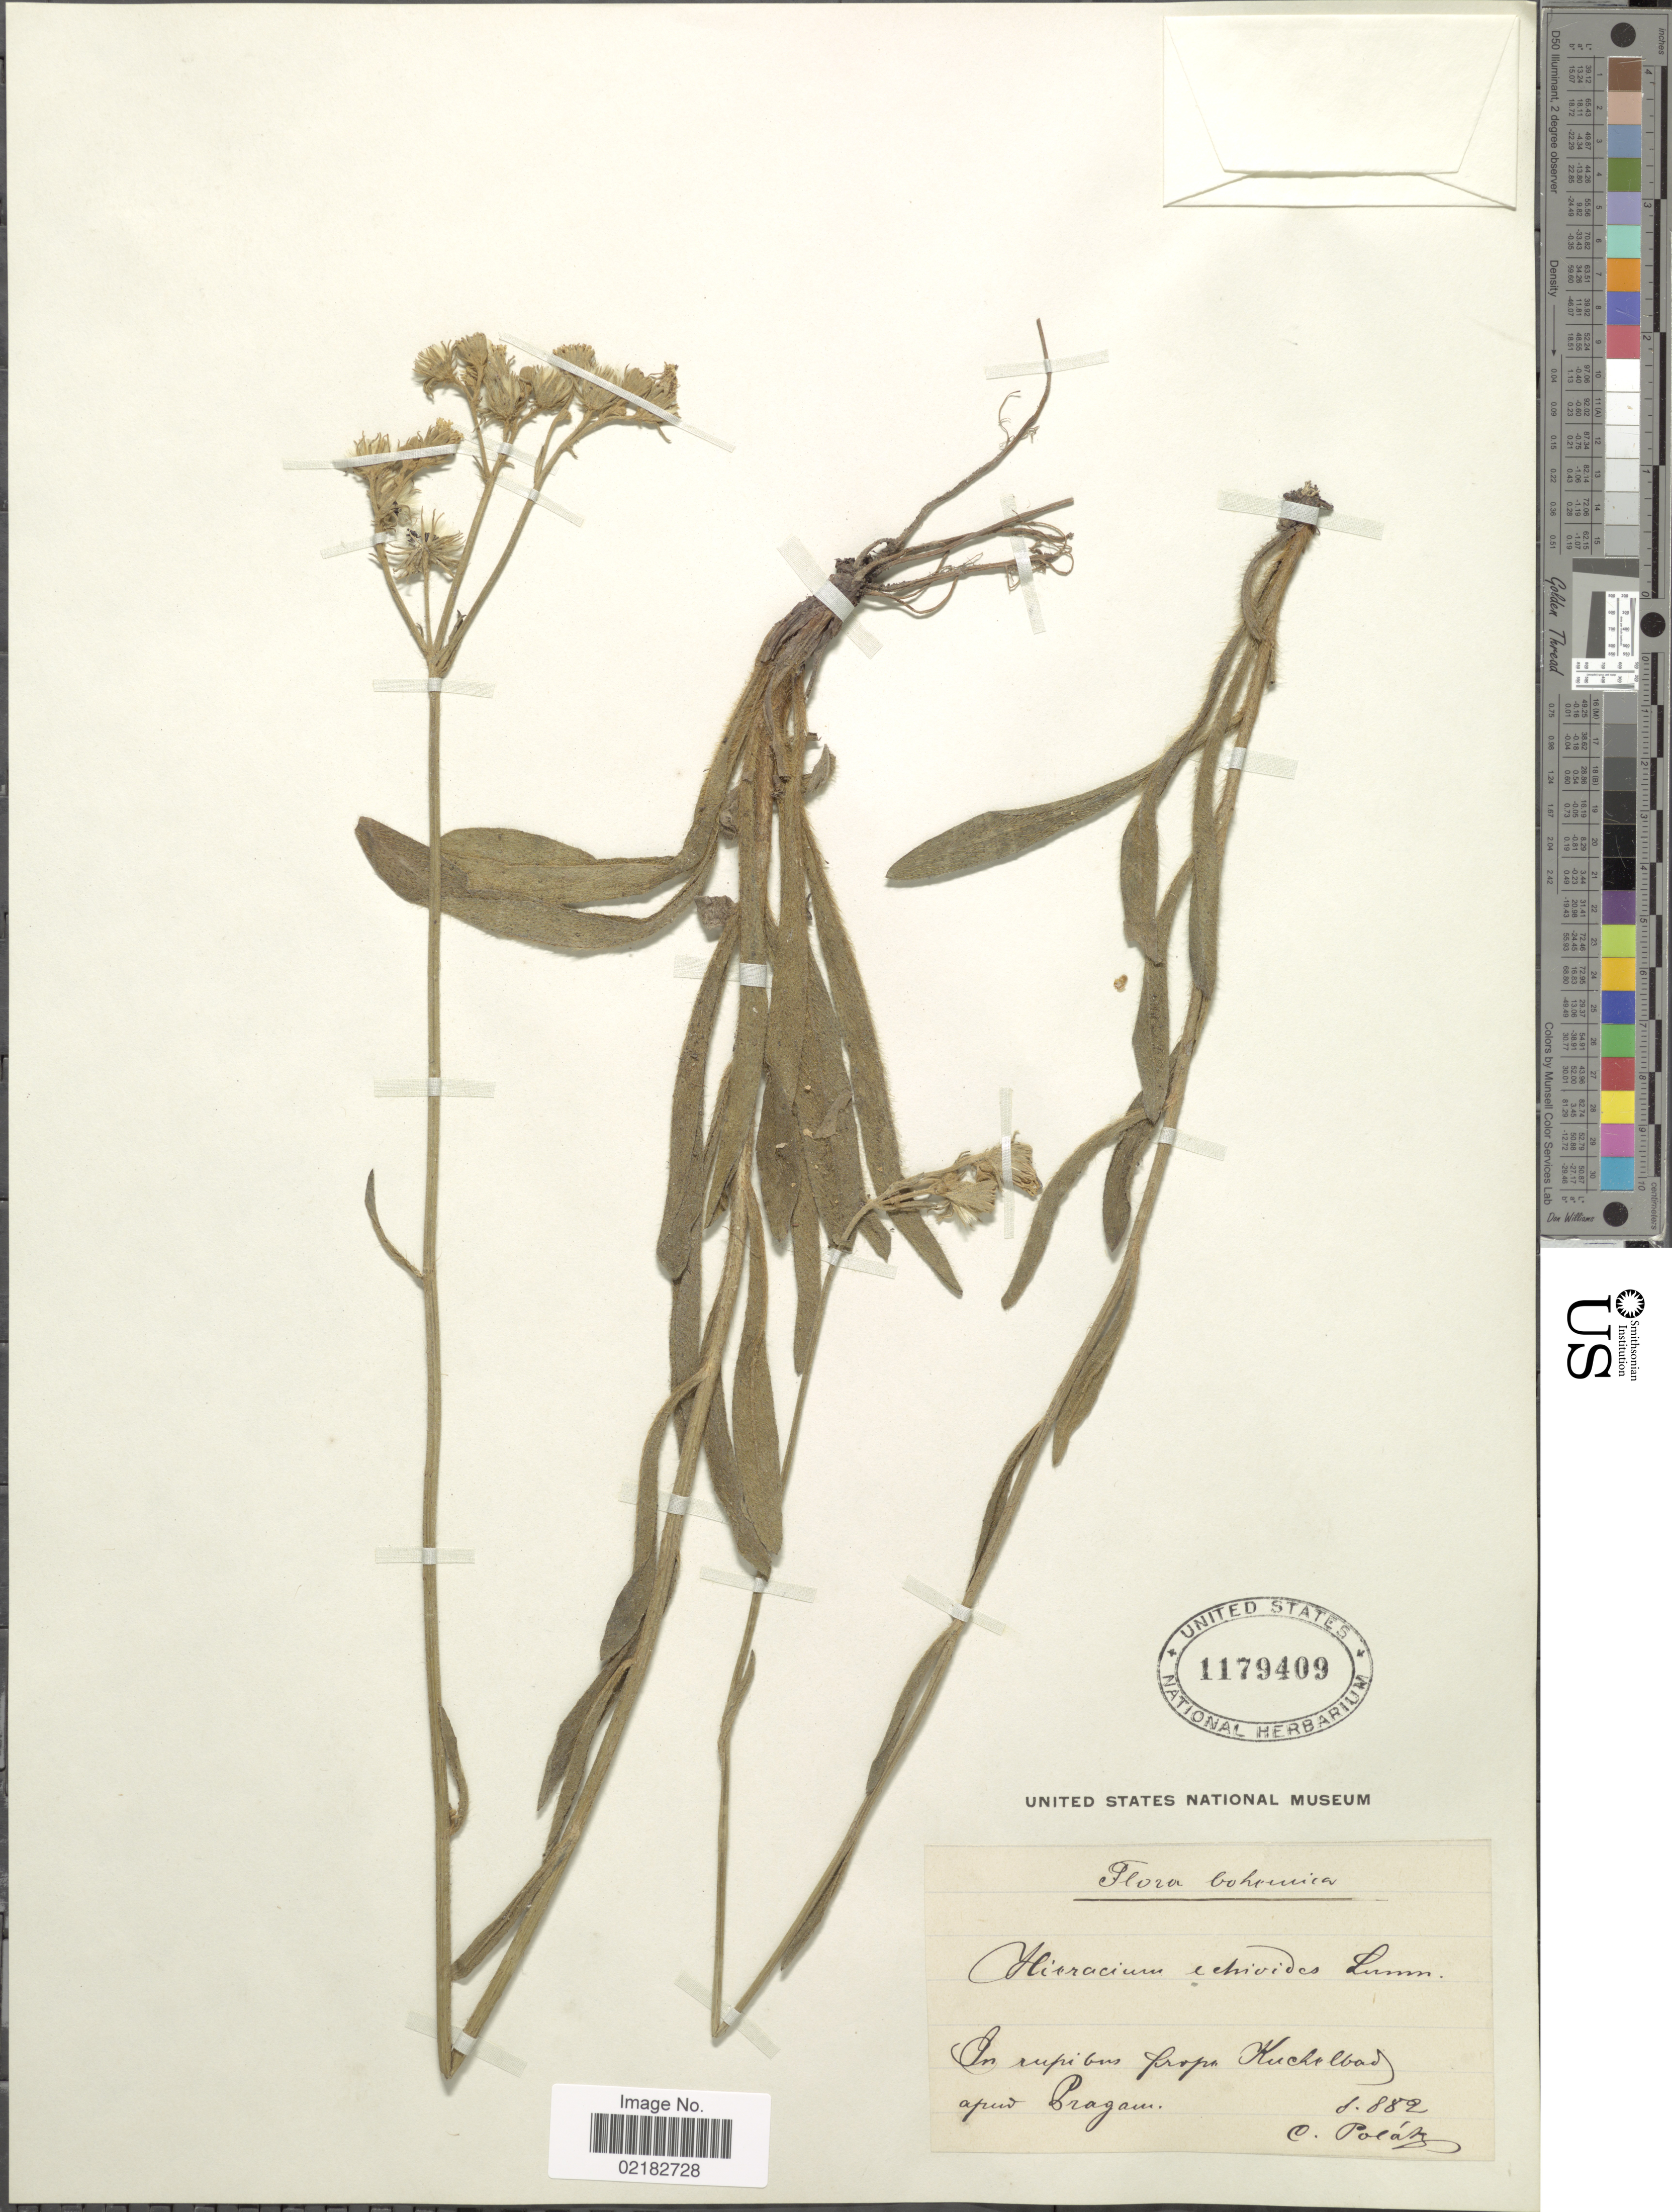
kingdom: Plantae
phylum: Tracheophyta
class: Magnoliopsida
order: Asterales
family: Asteraceae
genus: Pilosella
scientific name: Pilosella echioides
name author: F.W. Schultz & Sch. Bip.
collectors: C. Polak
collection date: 1882-08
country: Czechia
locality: Bohemian. In rupivus propn Kuchelbad afr Pragau [interpreted]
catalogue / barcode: US 1179409